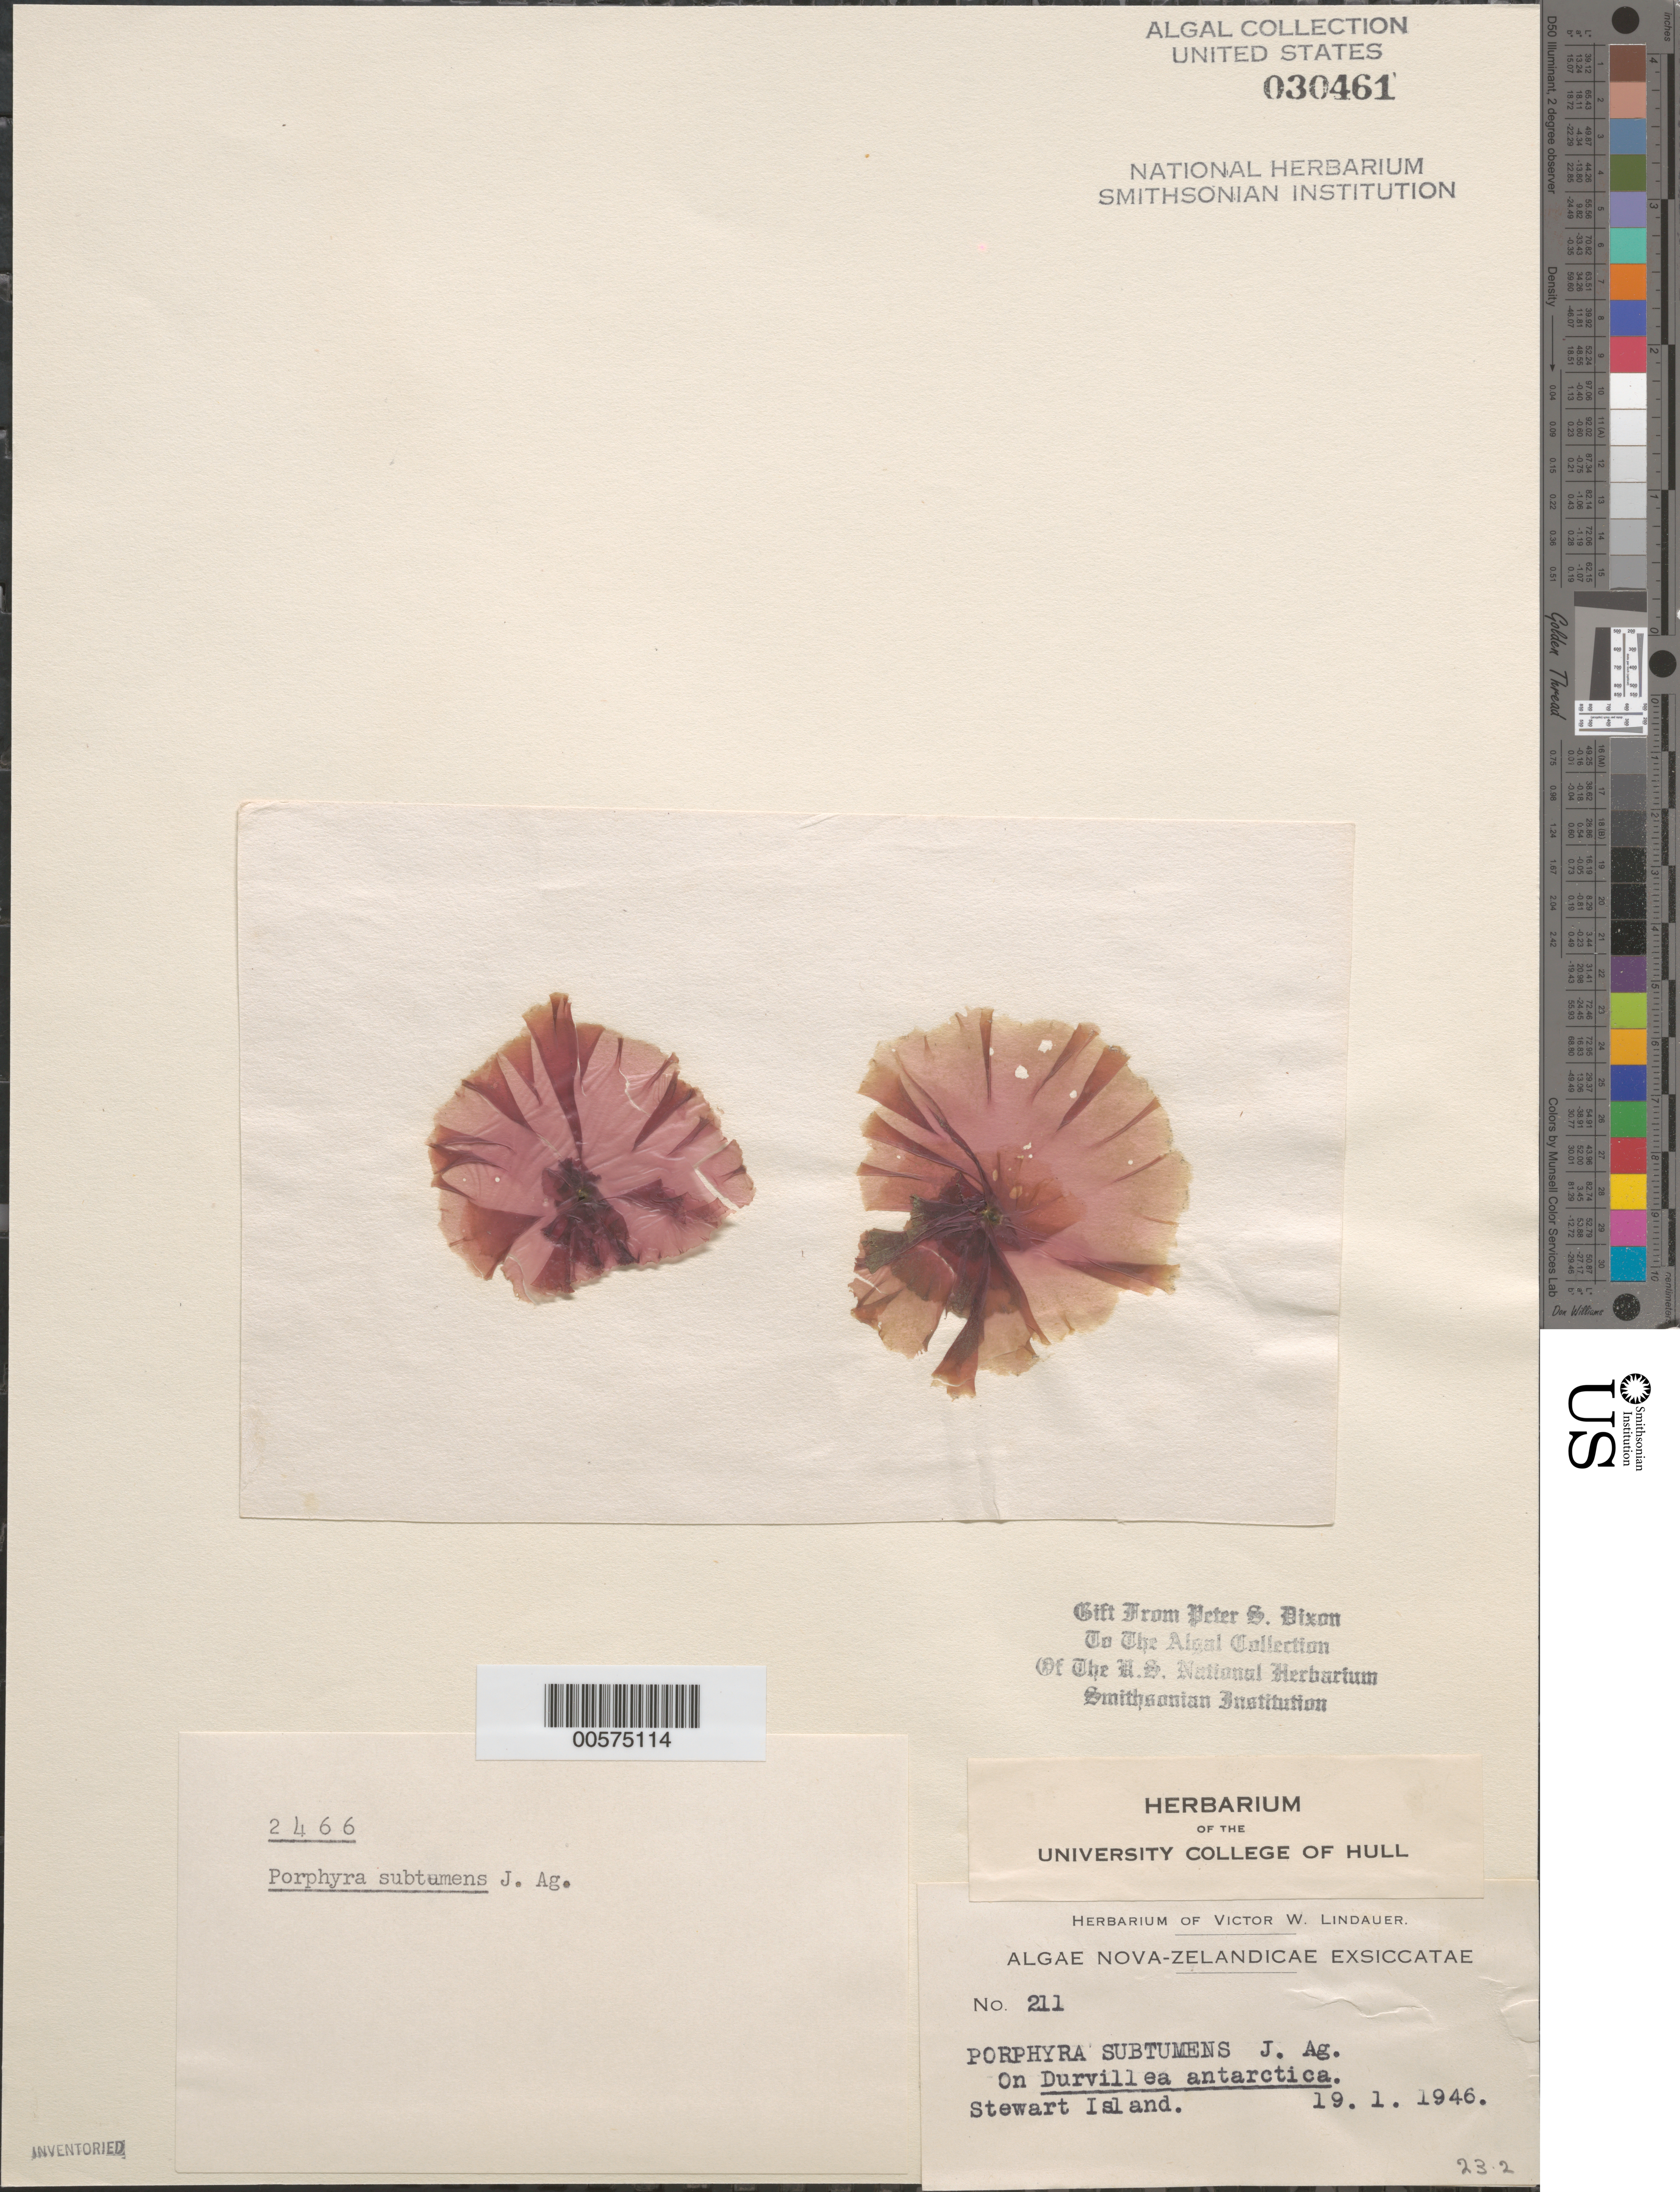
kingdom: Plantae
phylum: Rhodophyta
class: Compsopogonophyceae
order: Erythropeltidales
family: Erythrotrichiaceae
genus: Pyrophyllon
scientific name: Pyrophyllon subtumens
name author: (J. Agardh ex Laing) W.A. Nelson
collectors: V. Lindauer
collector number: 211 & PSD 2466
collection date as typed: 19 Jan 1946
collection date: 1946-01-19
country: New Zealand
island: Stewart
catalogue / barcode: US 30461